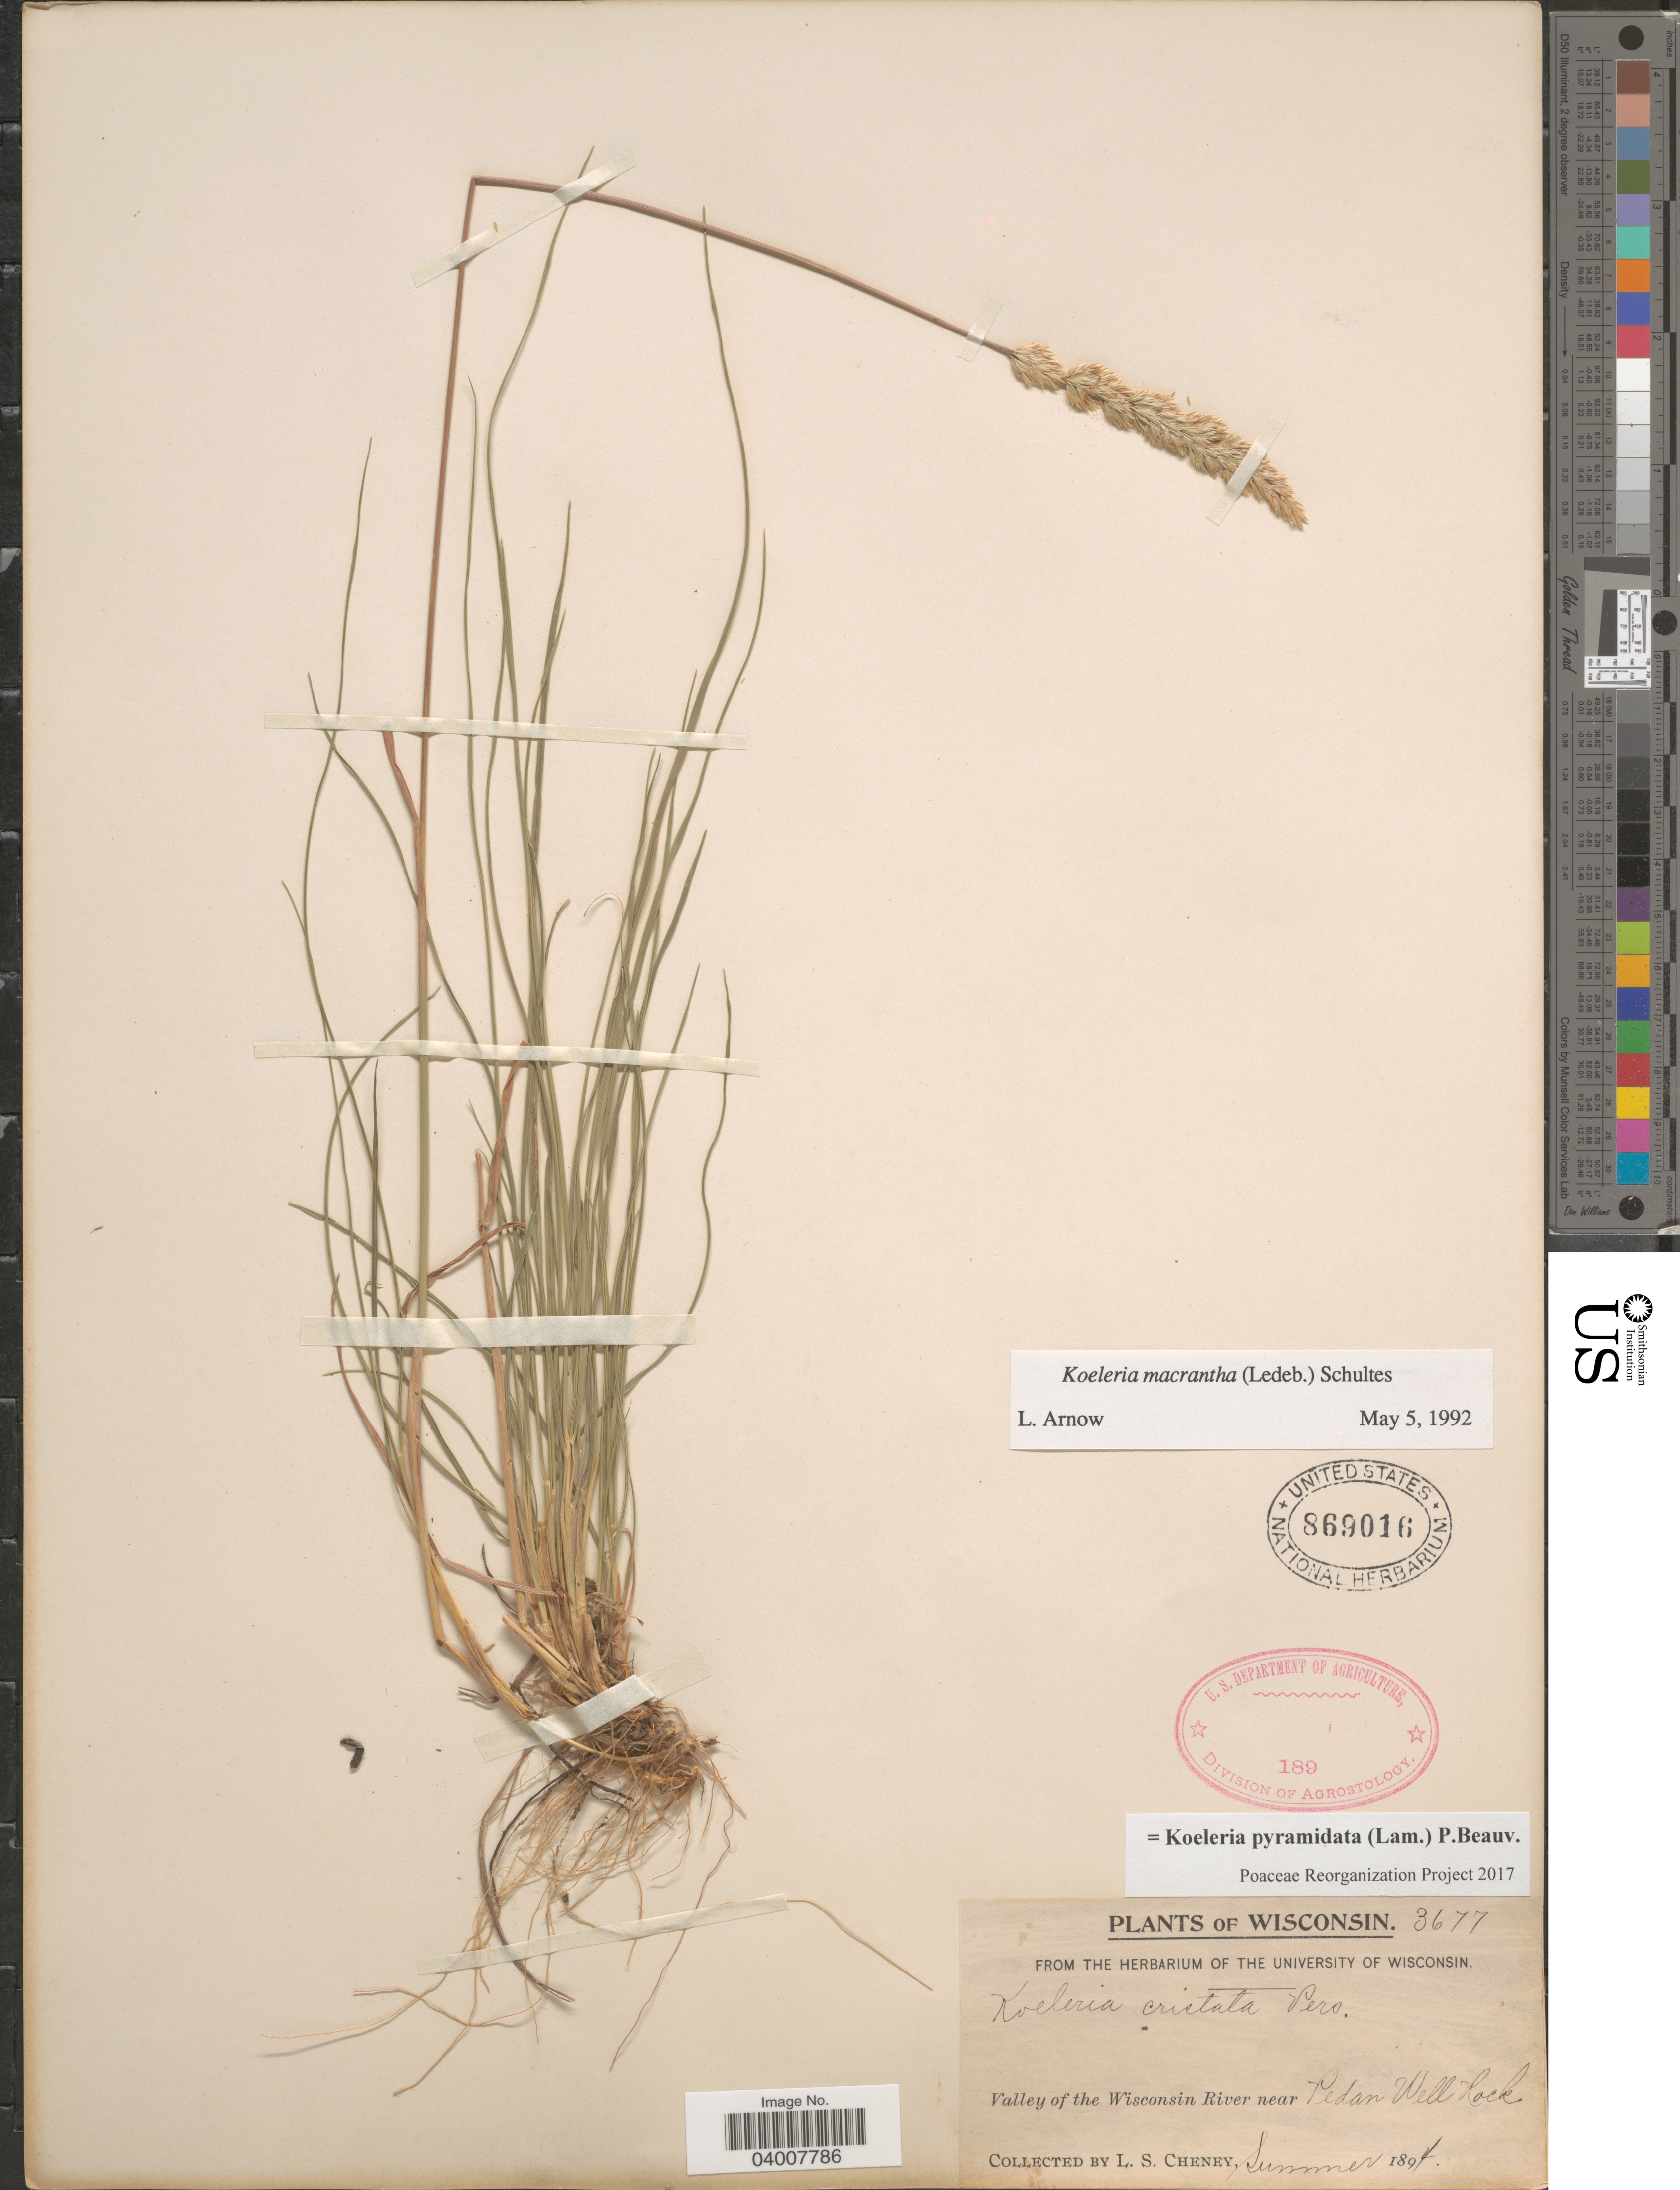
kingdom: Plantae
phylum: Tracheophyta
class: Liliopsida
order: Poales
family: Poaceae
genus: Koeleria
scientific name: Koeleria pyramidata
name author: (Lam.) P. Beauv.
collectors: L. Cheney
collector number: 3677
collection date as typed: Summer 1894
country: United States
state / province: Wisconsin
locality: Valley of the Wisconsin River near Pedan Well Rock.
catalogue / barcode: US 869016